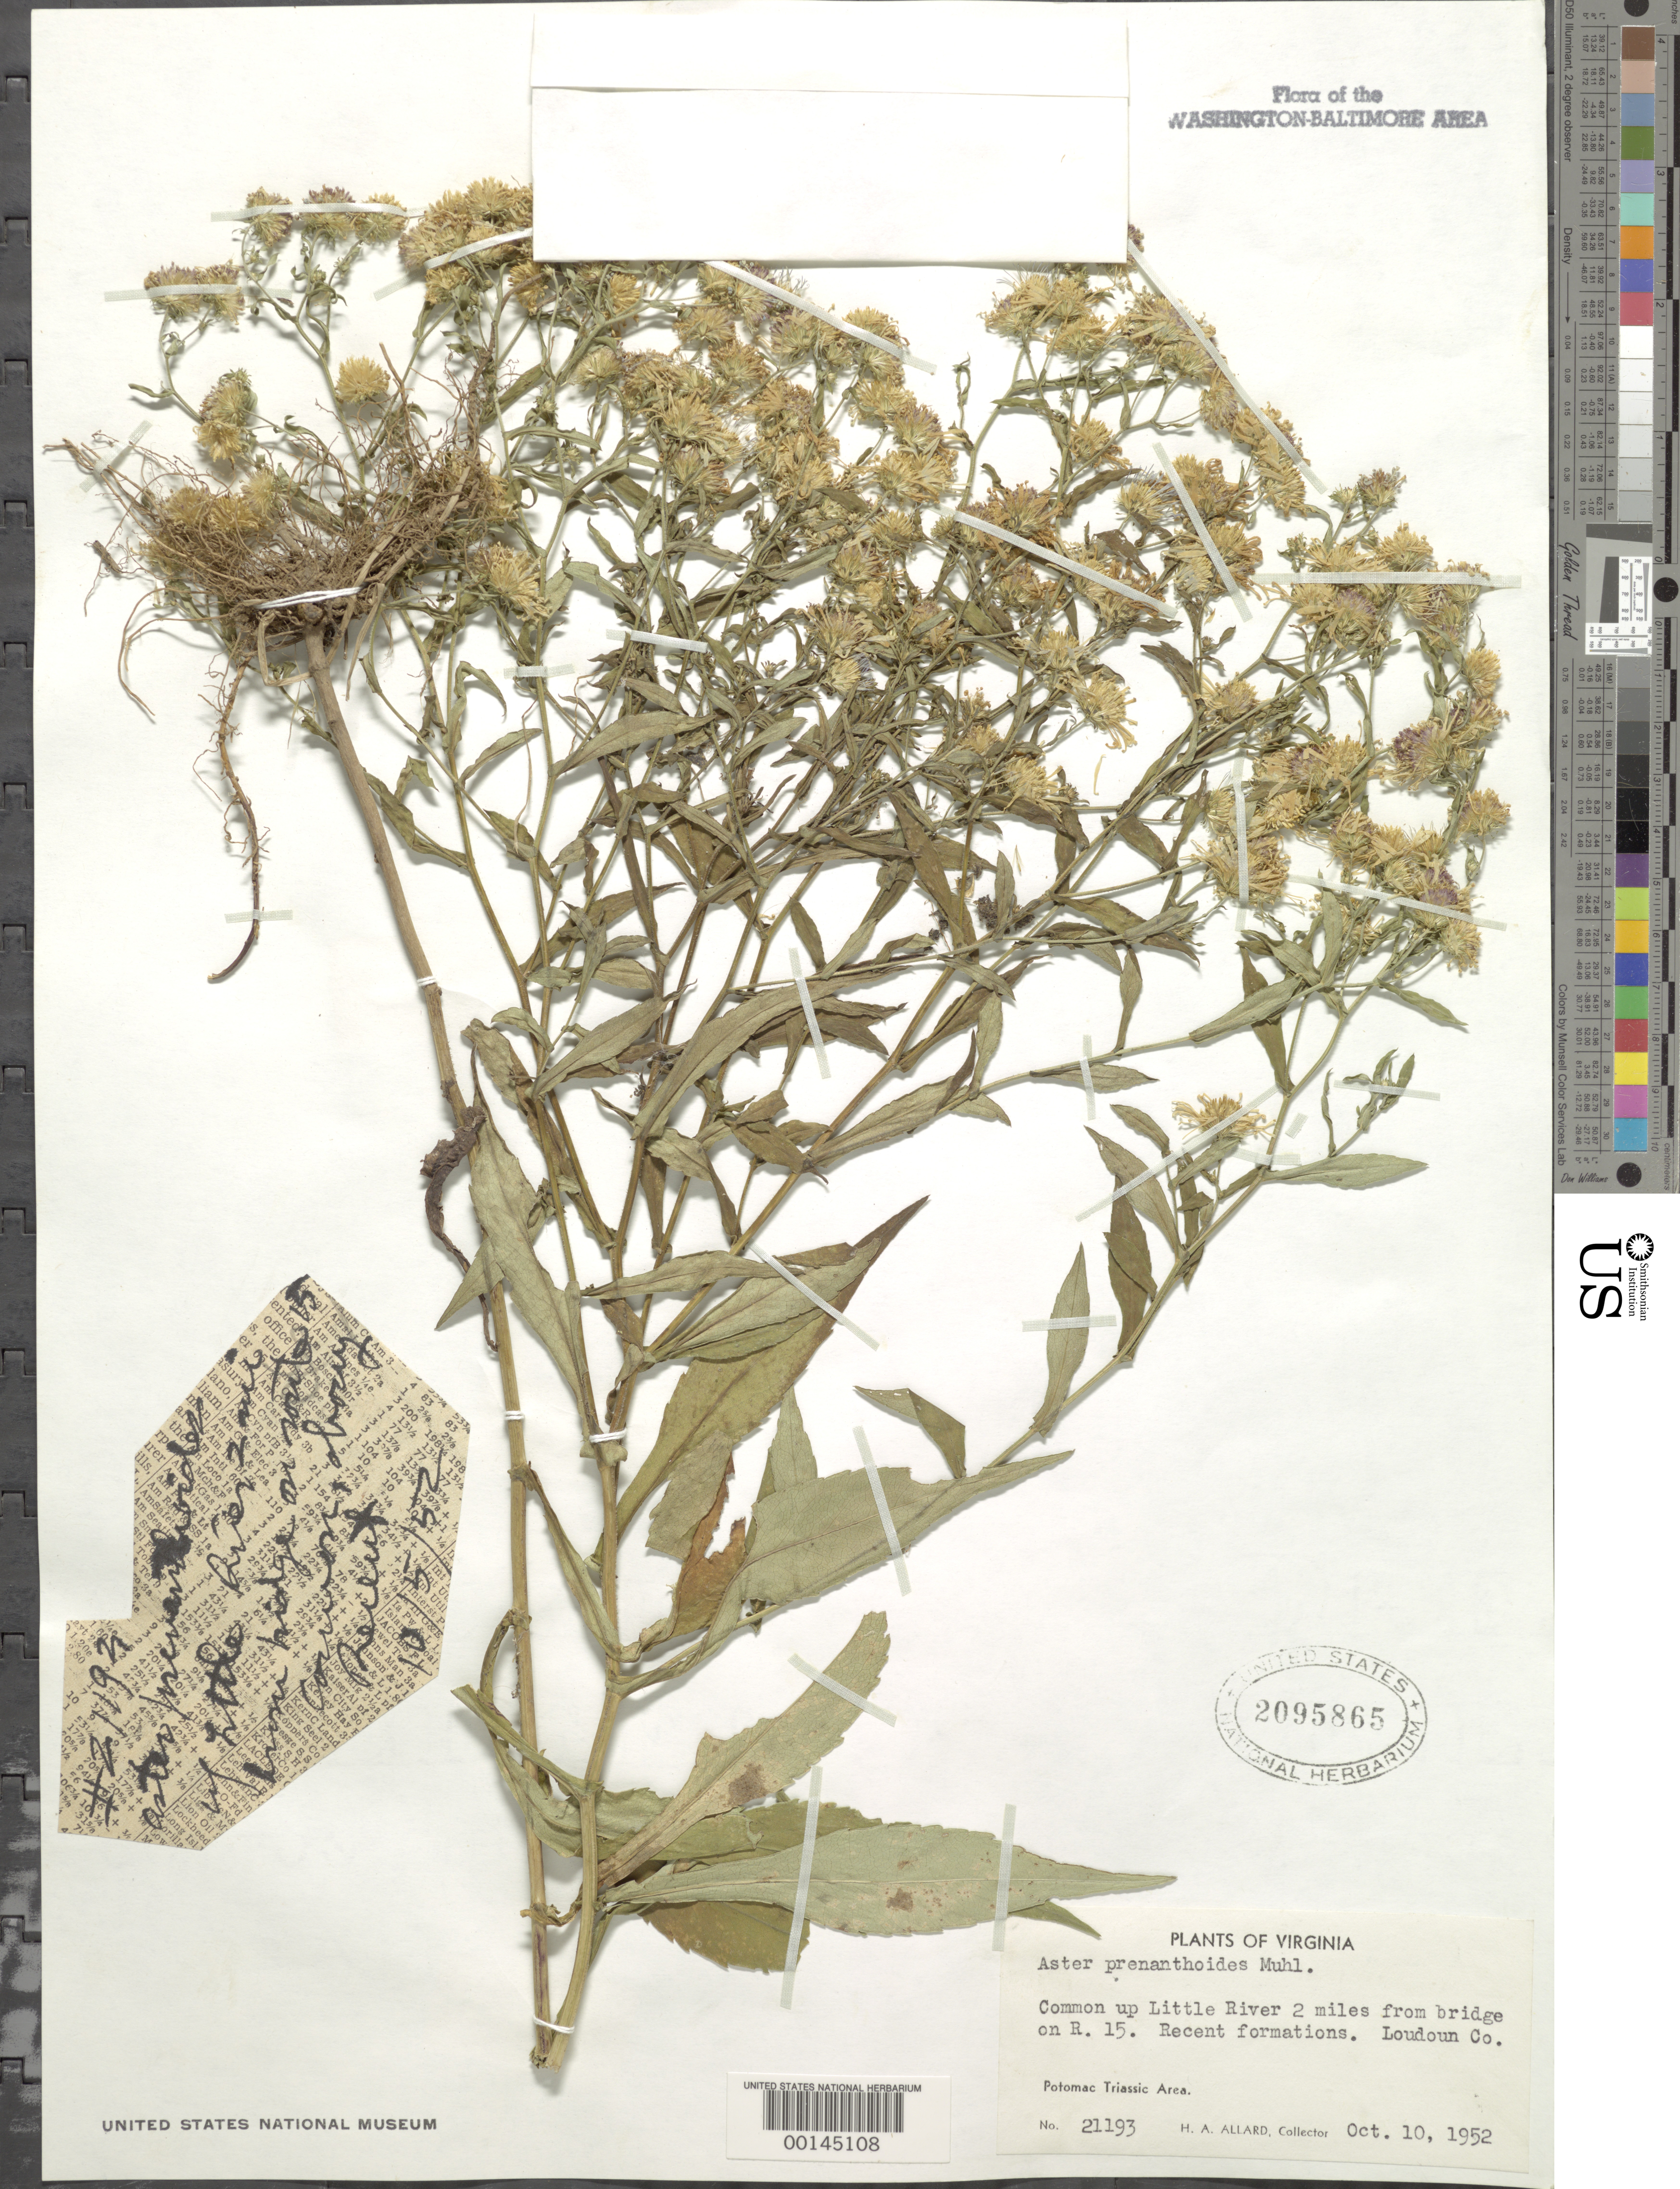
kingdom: Plantae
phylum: Tracheophyta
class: Magnoliopsida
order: Asterales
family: Asteraceae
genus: Symphyotrichum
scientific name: Symphyotrichum prenanthoides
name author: (Muhl. ex Willd.) G.L. Nesom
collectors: H. A. Allard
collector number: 21193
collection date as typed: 10 Oct 1952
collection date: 1952-10-10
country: United States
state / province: Virginia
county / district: Loudoun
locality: Little River near Rt. 15 Bridge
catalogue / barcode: US 2095865